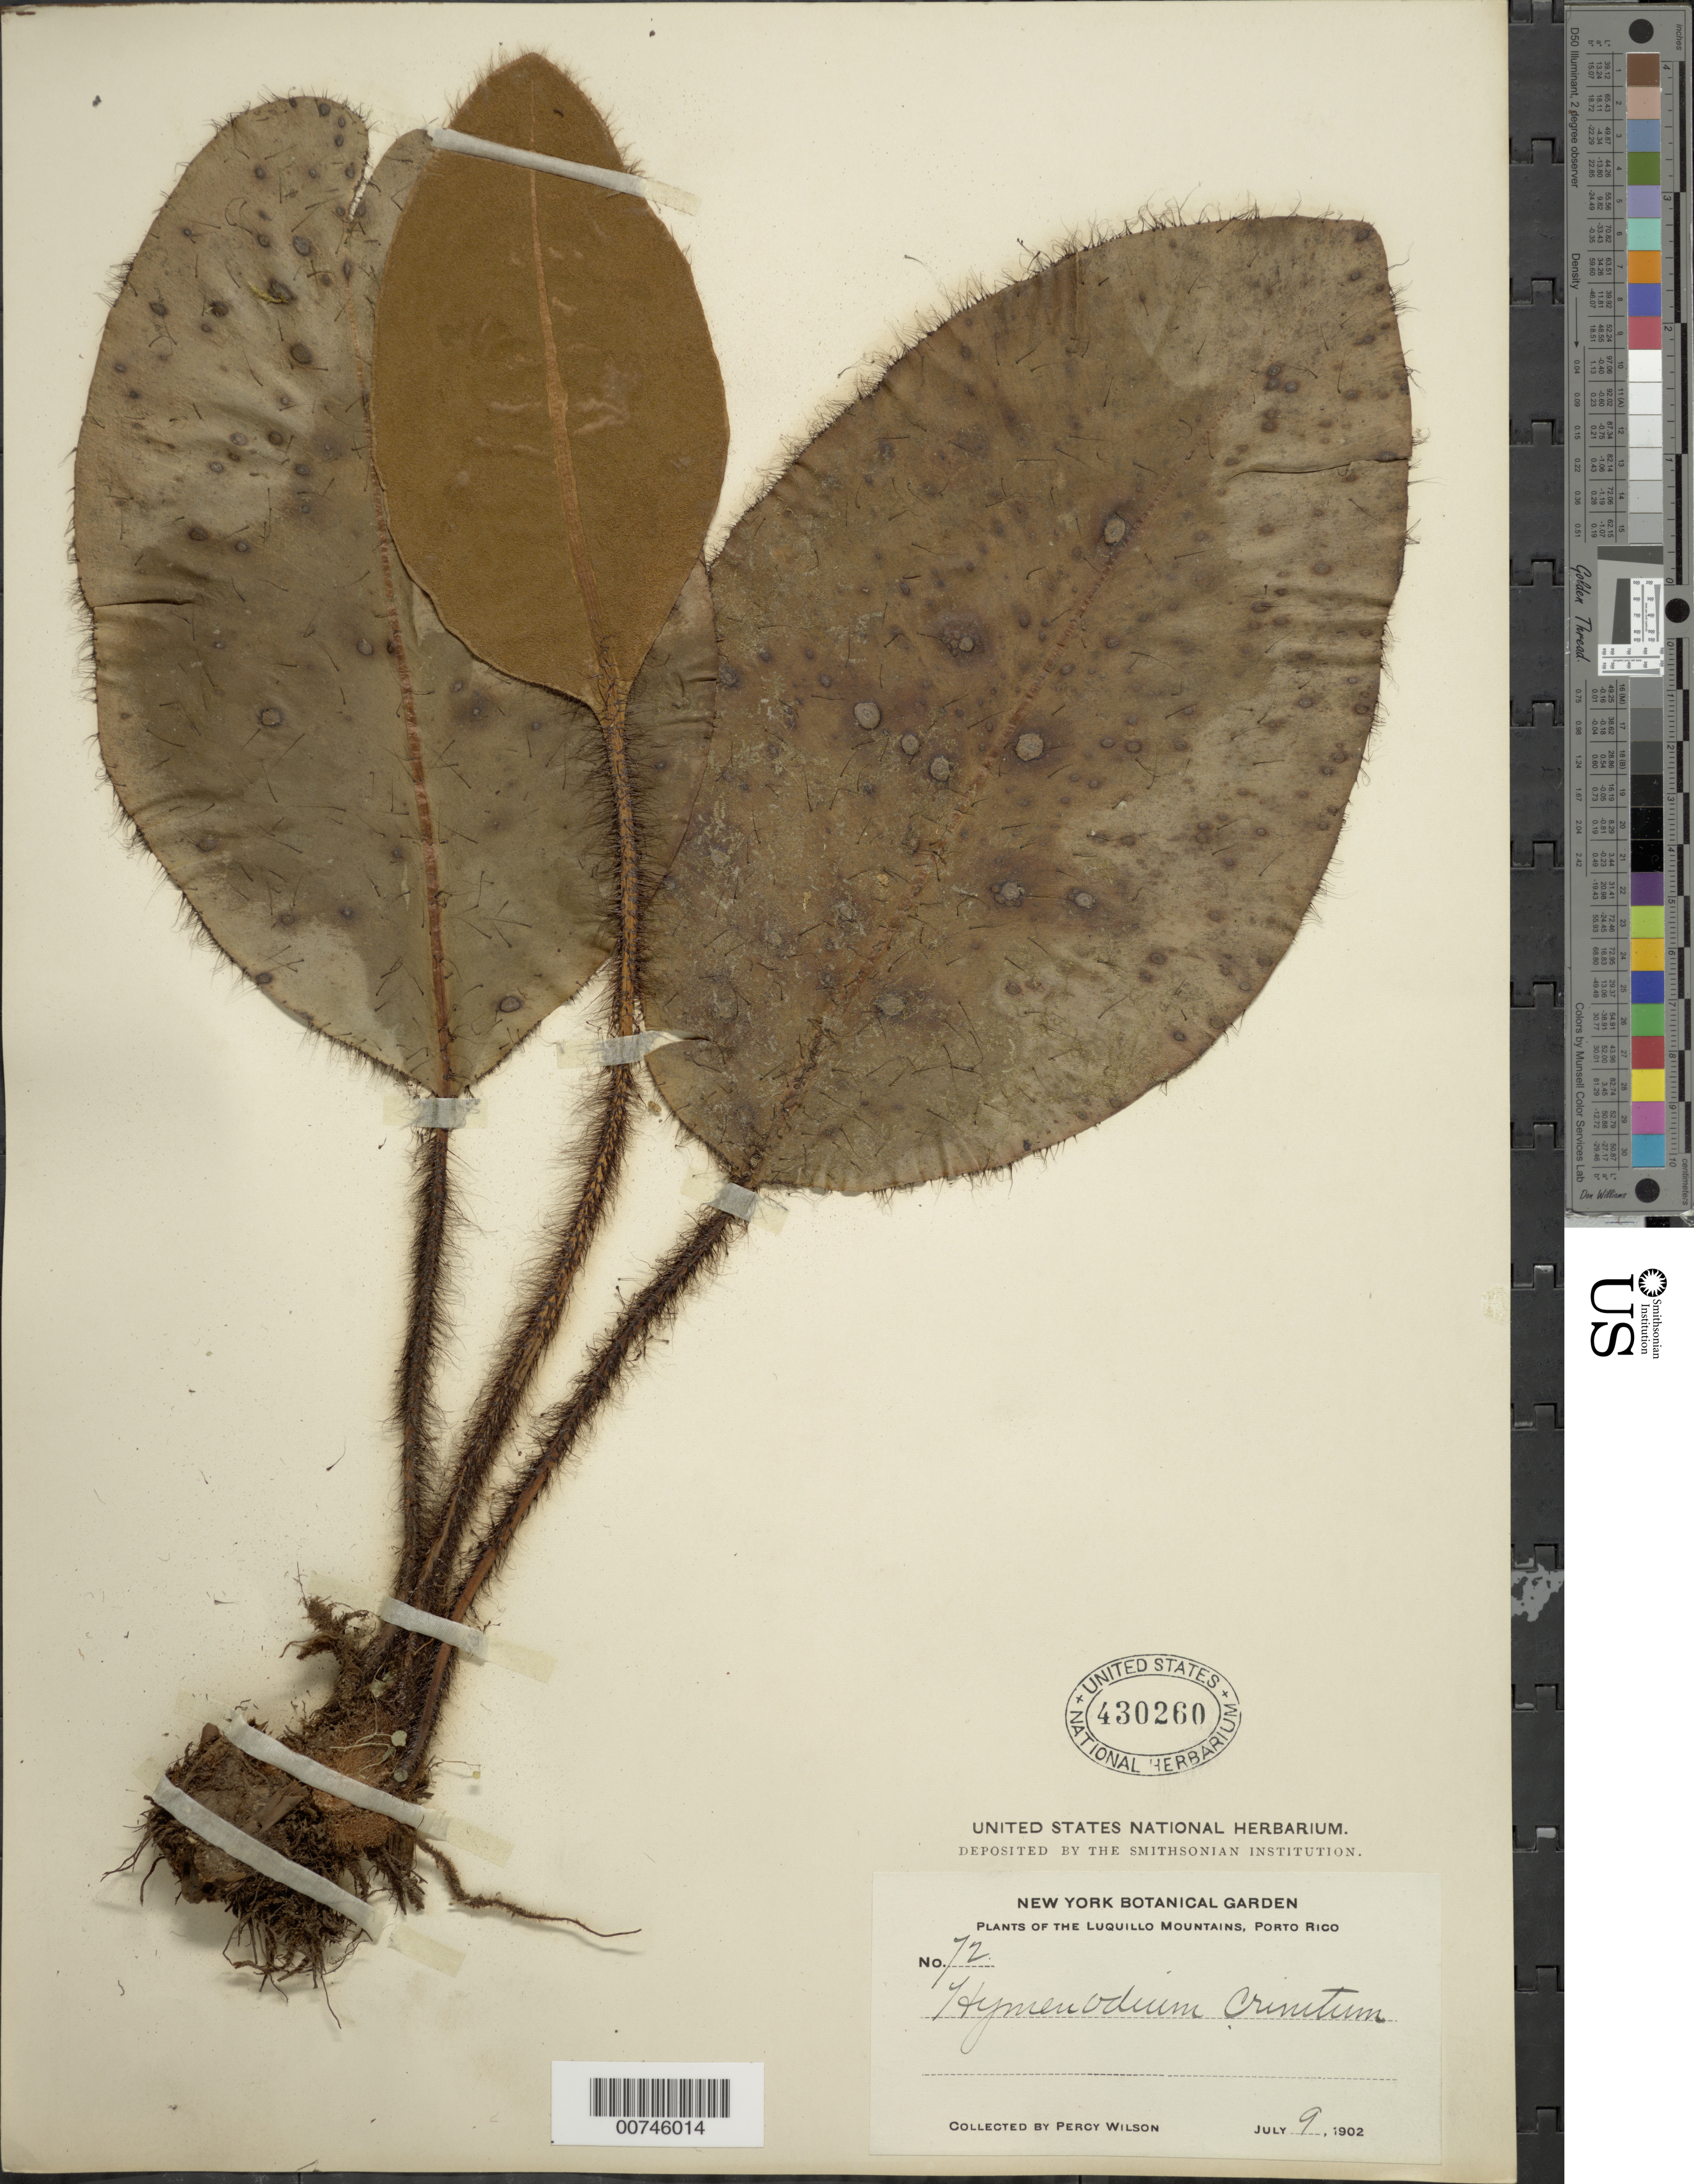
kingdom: Plantae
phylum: Tracheophyta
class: Polypodiopsida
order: Polypodiales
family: Dryopteridaceae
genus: Elaphoglossum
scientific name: Elaphoglossum crinitum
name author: (L.) Christ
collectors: P. Wilson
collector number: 72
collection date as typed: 09 Jul 1902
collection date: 1902-07-09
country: Puerto Rico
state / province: Luquillo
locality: Luquillo Mountains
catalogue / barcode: US 430260